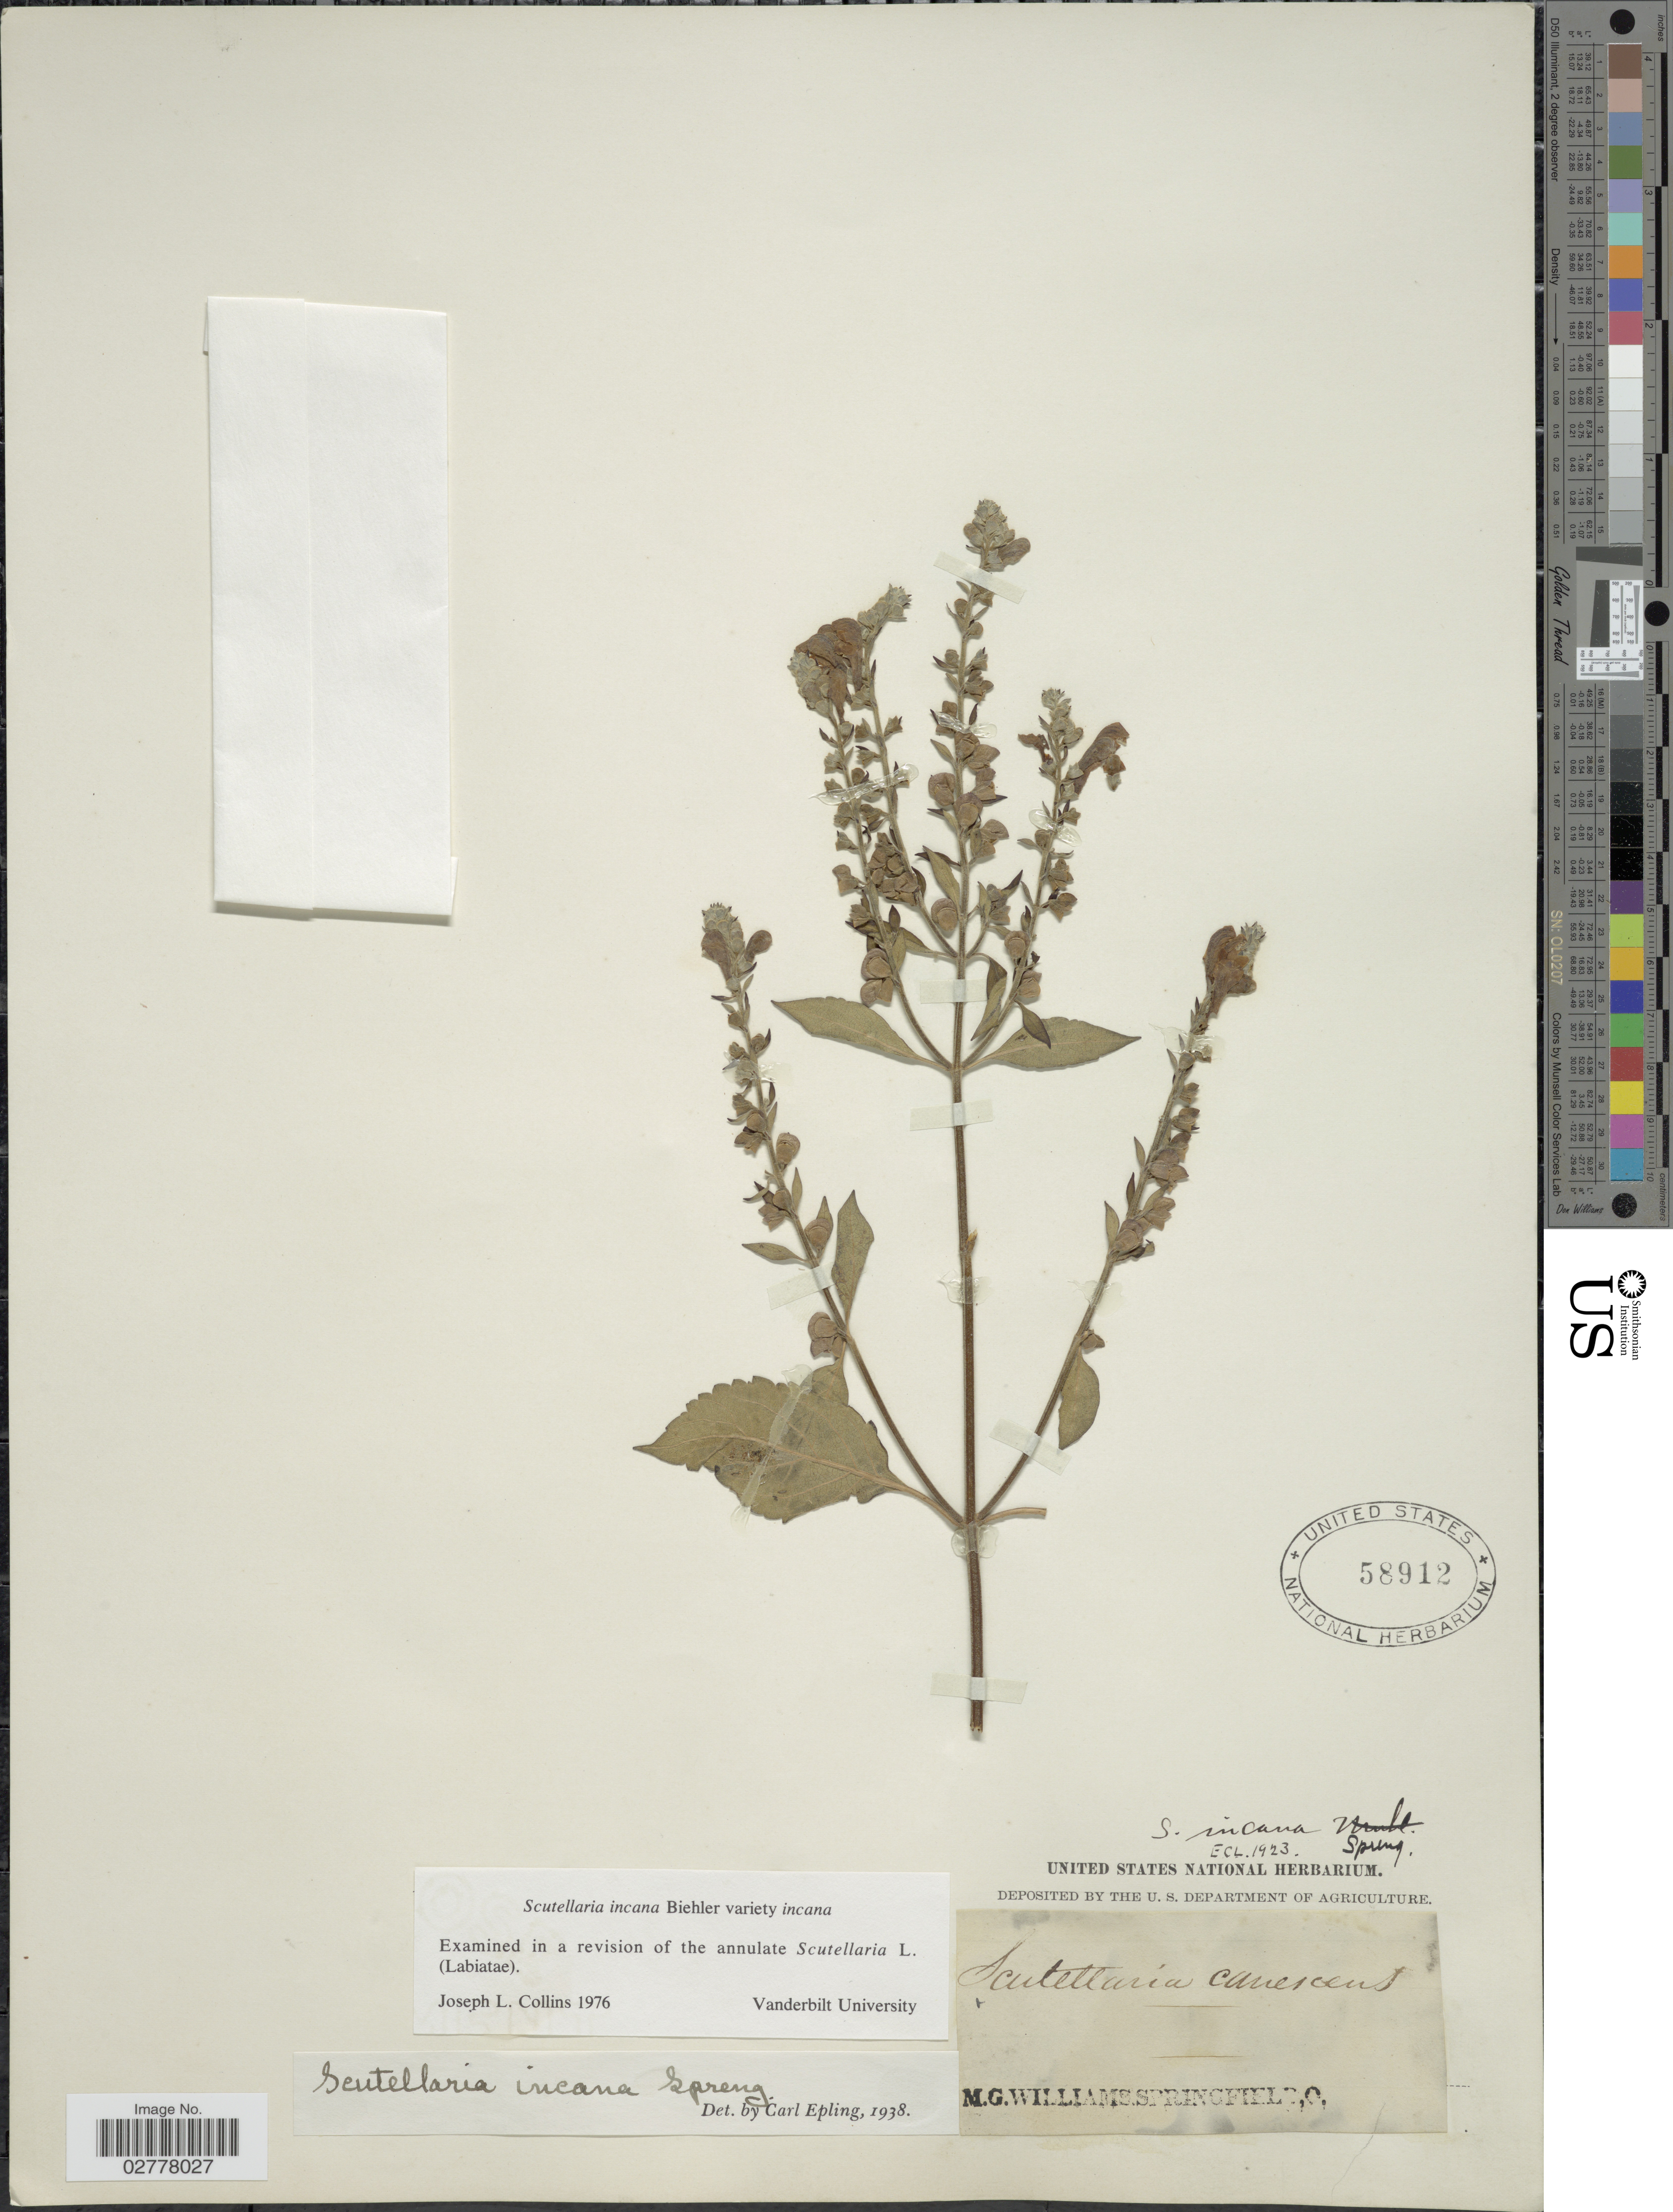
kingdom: Plantae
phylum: Tracheophyta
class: Magnoliopsida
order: Lamiales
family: Lamiaceae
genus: Scutellaria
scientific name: Scutellaria incana var. incana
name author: Biehler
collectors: Mr. Williams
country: United States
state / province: Ohio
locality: Springfield.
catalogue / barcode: US 58912